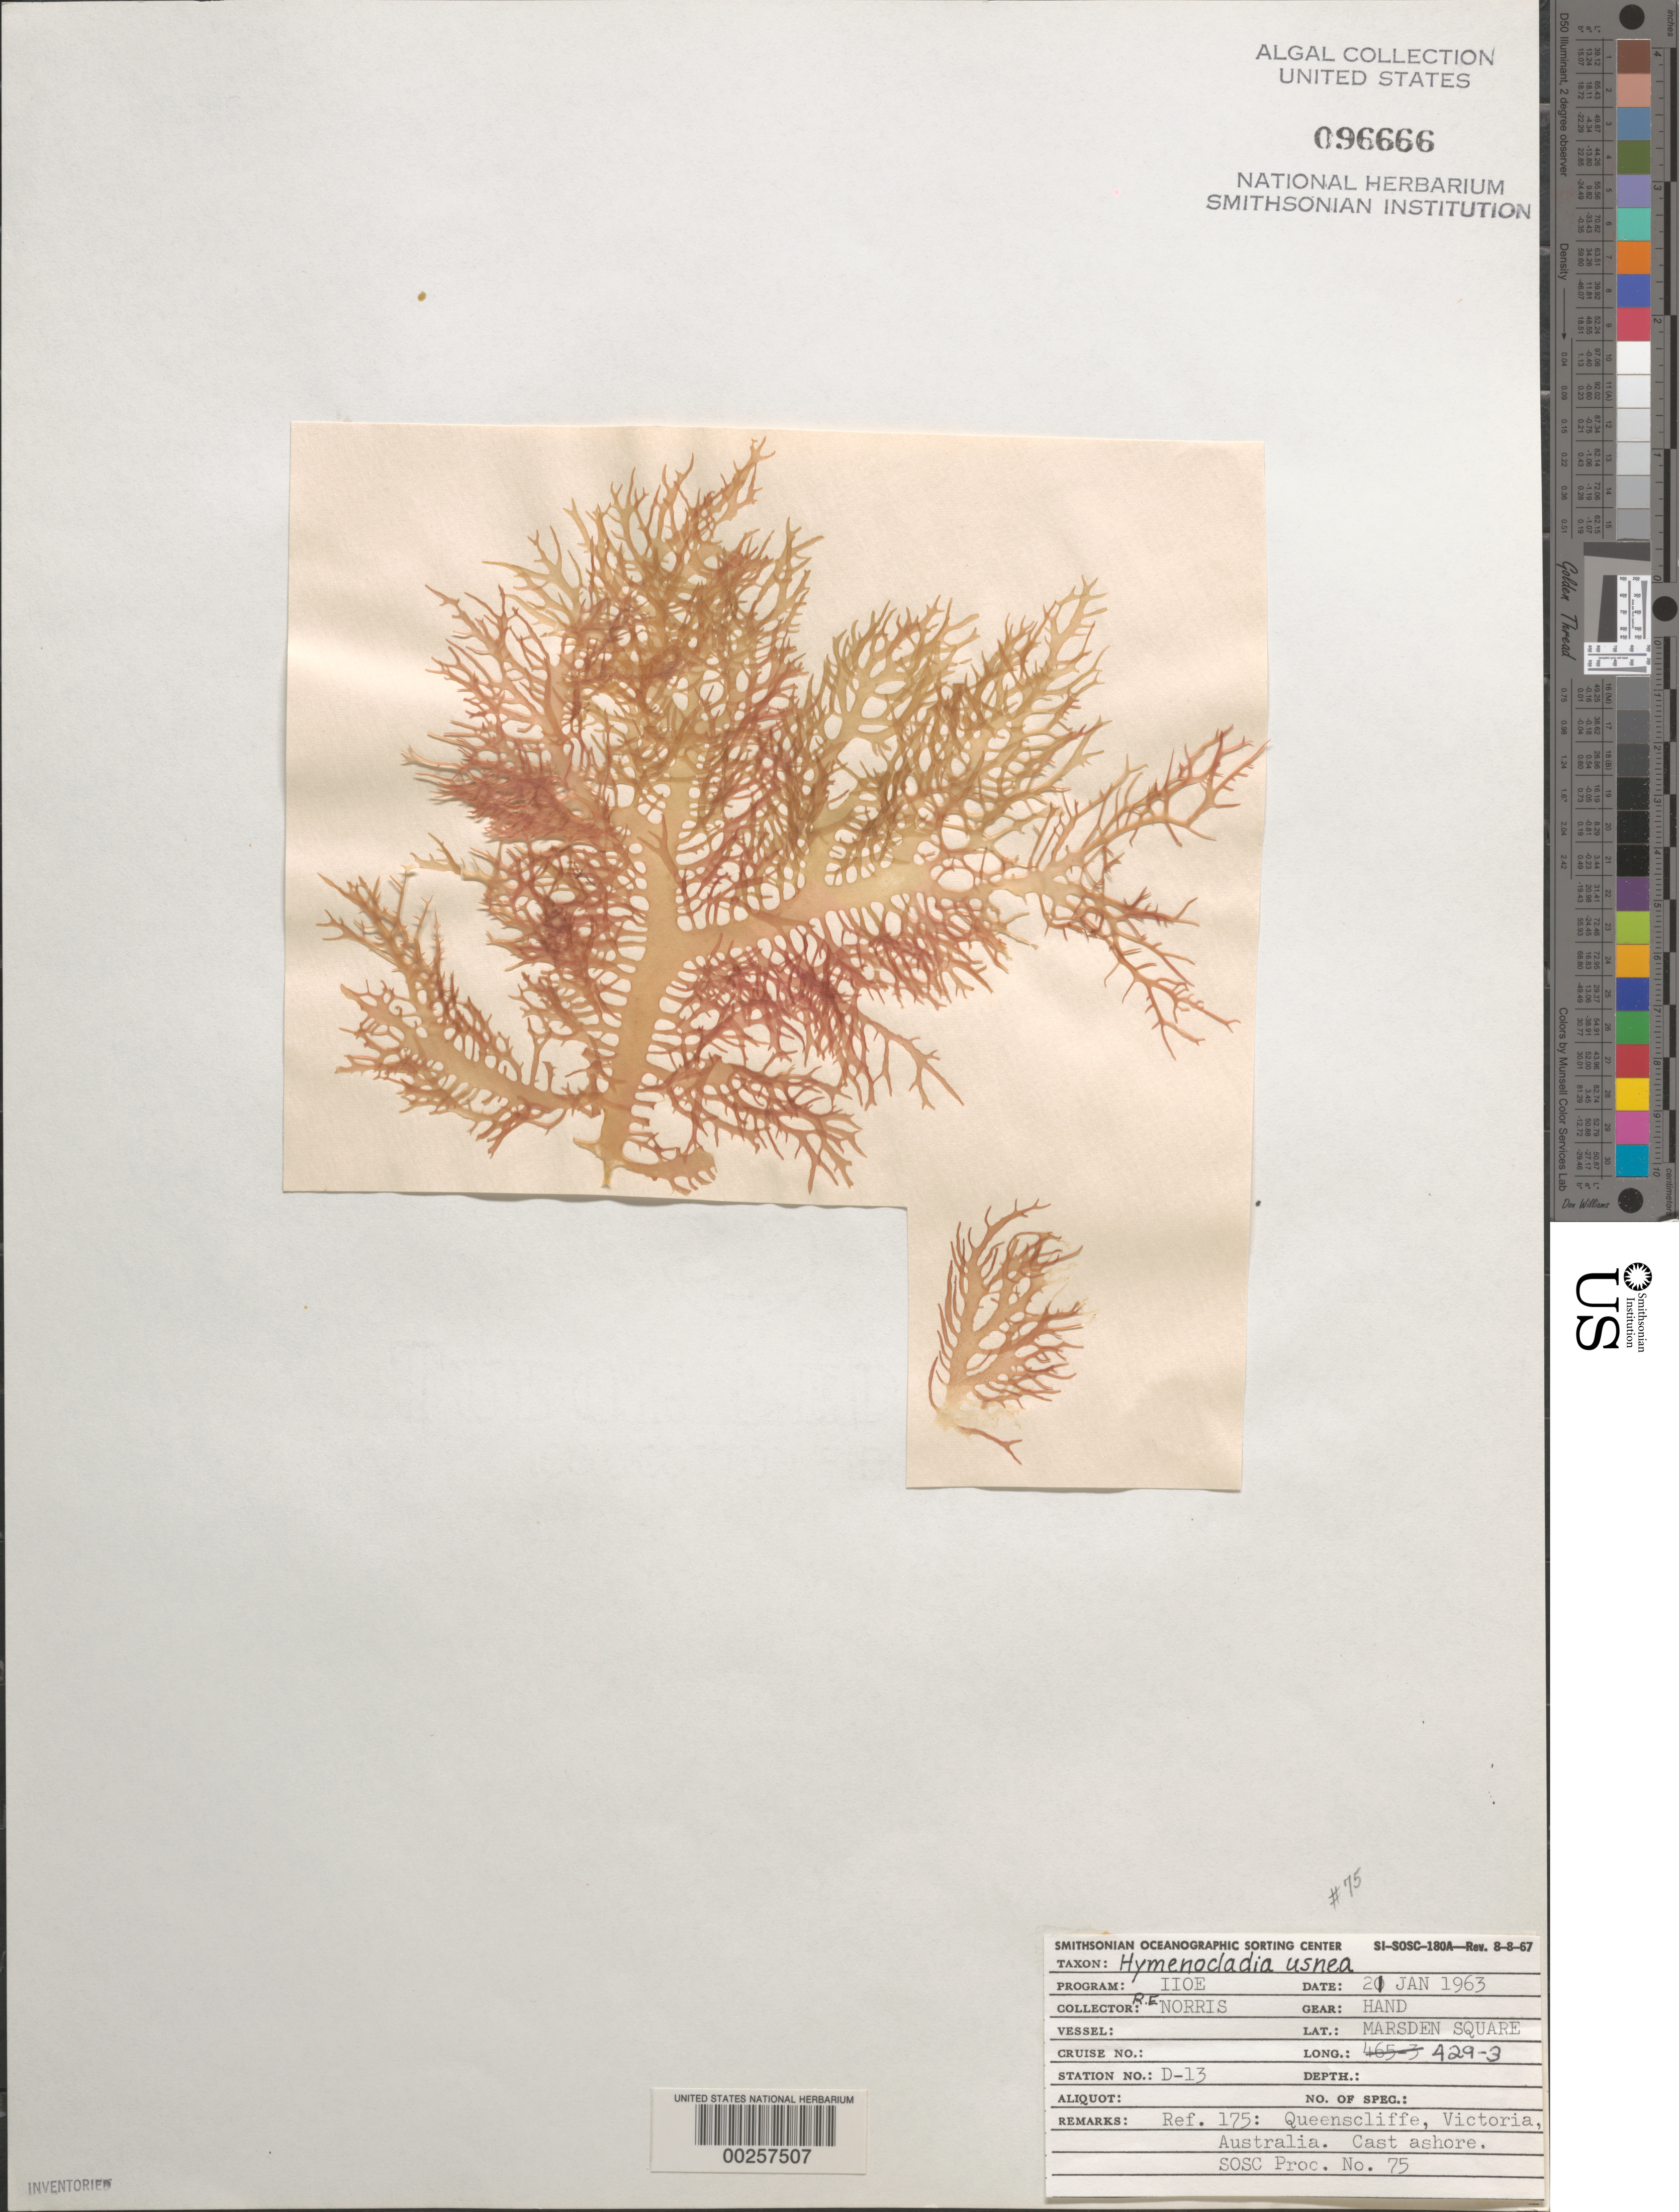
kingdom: Plantae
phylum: Rhodophyta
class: Florideophyceae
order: Rhodymeniales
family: Hymenocladiaceae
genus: Hymenocladia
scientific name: Hymenocladia usnea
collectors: R. E. Norris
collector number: Station D-13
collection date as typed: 21 Jan 1963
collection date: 1963-01-21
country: Australia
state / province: Victoria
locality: Queenscliffe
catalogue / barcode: US 96666